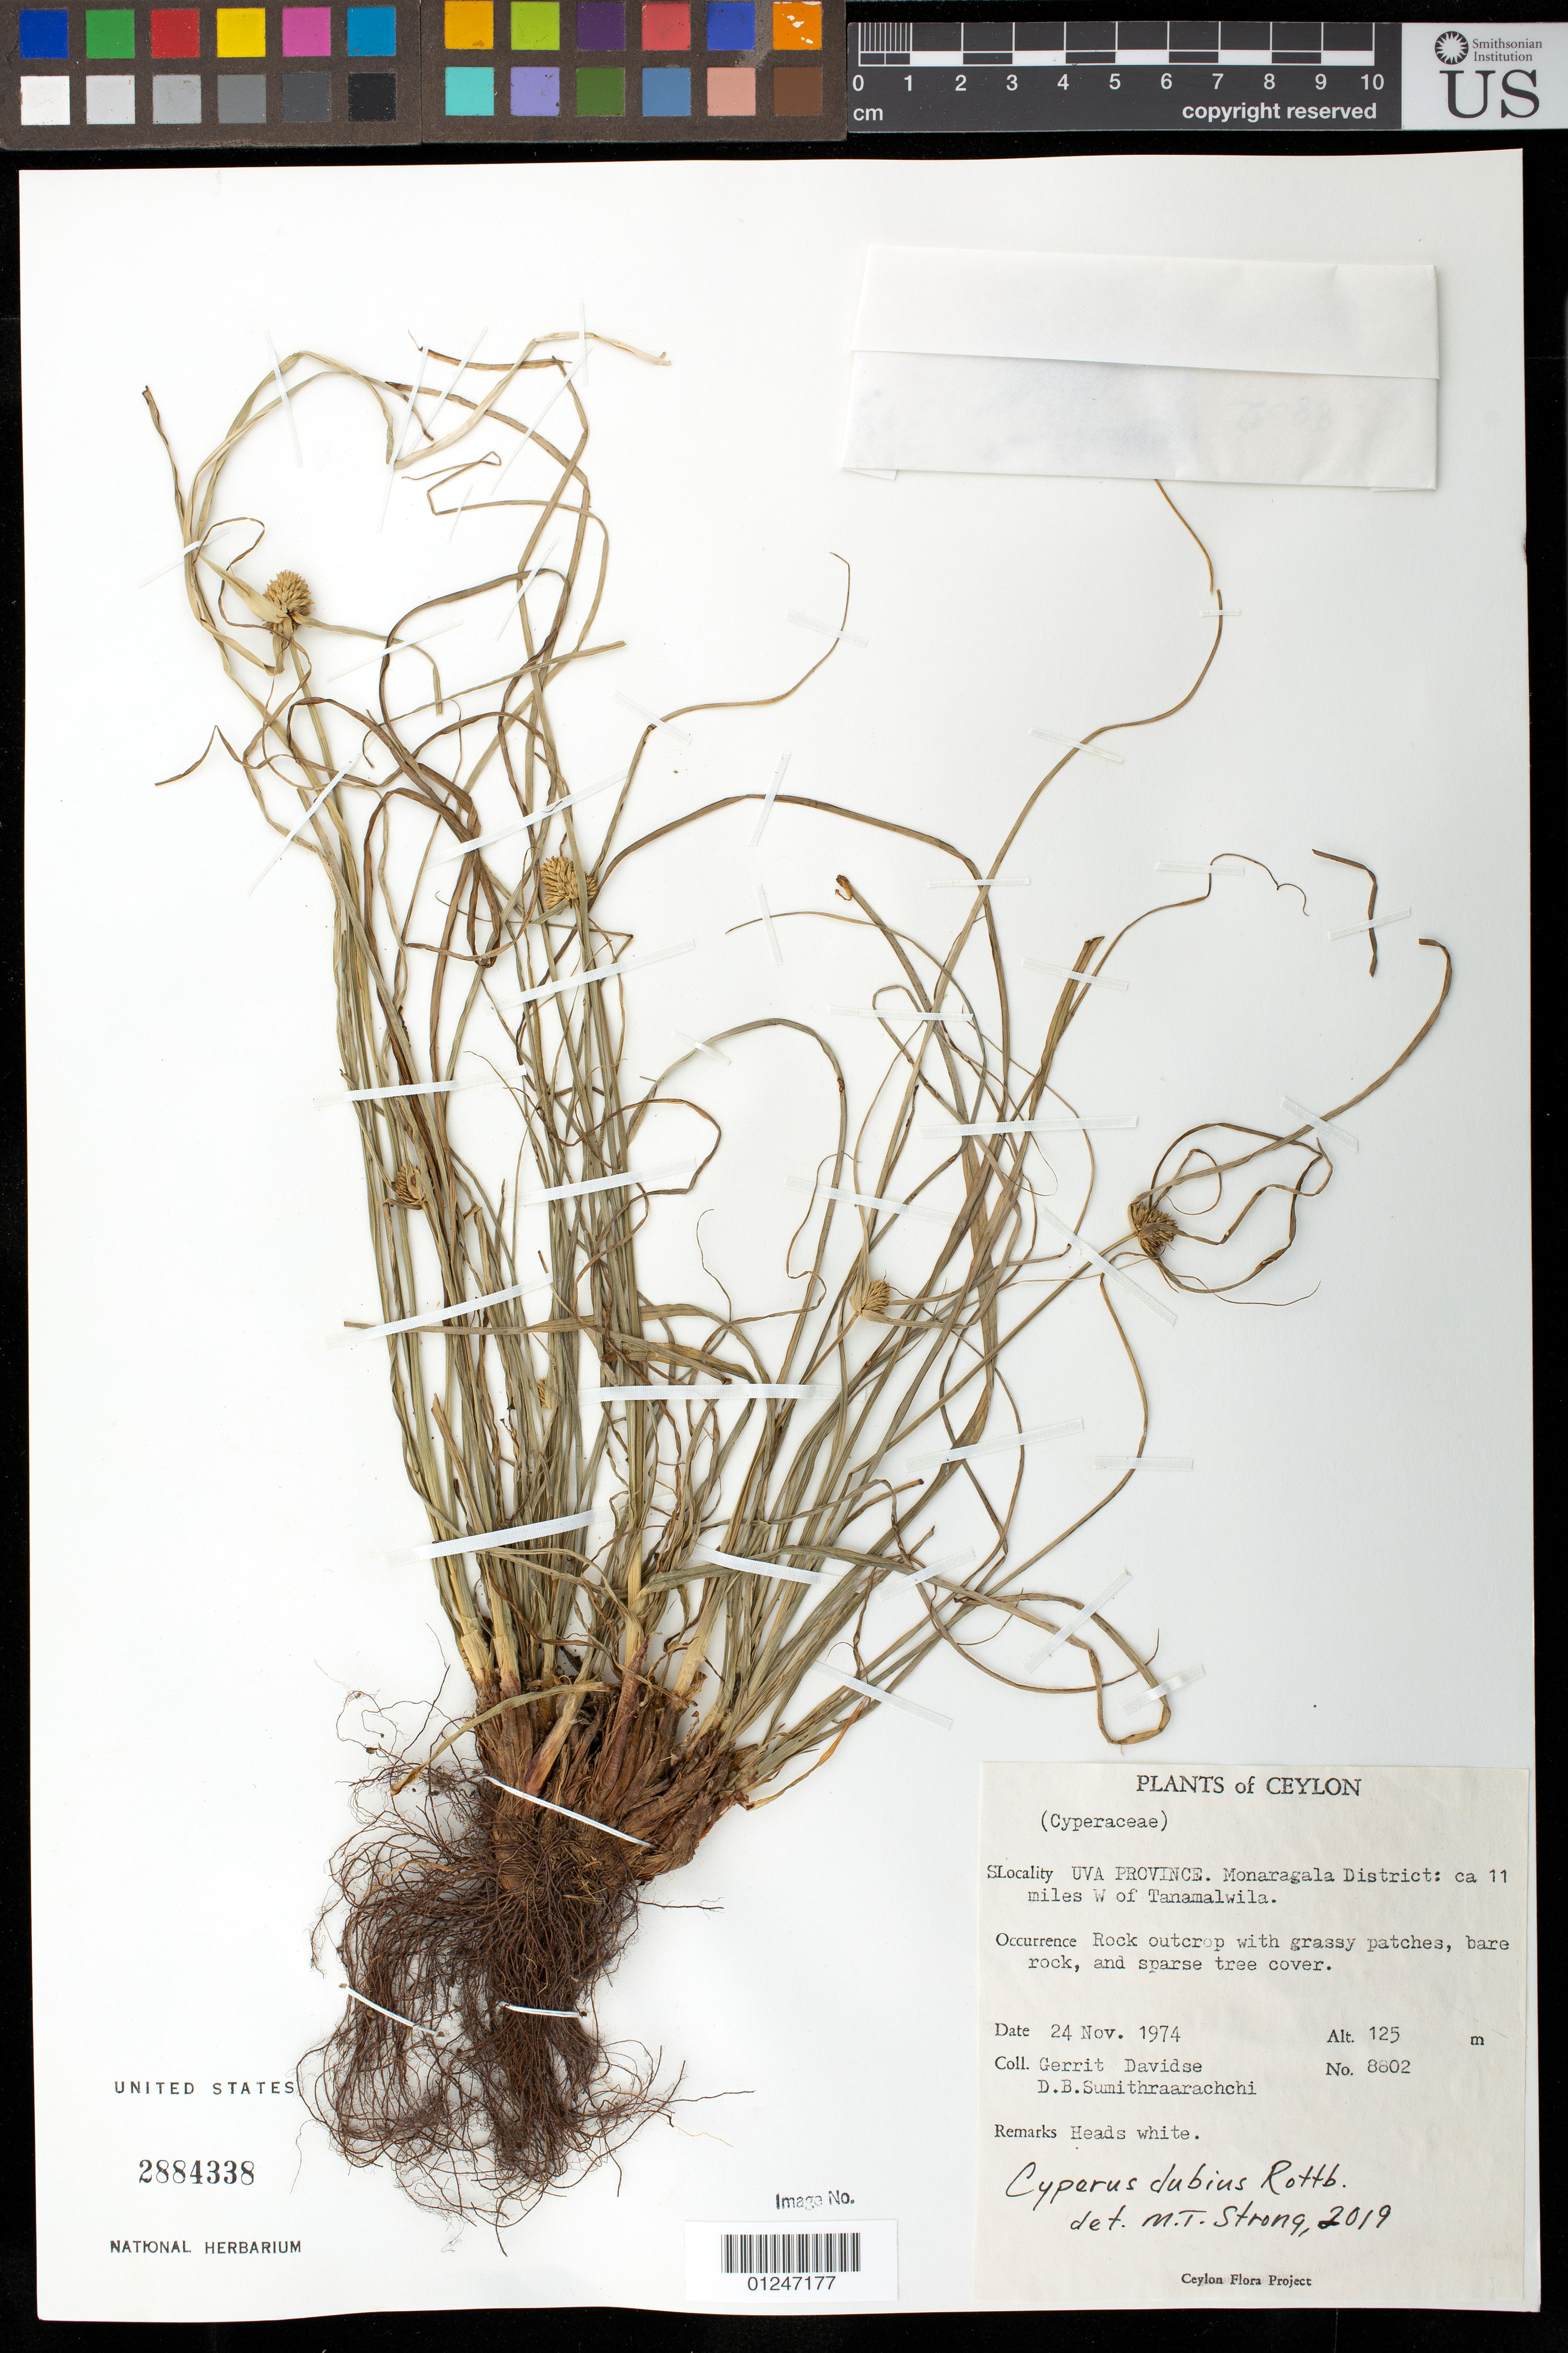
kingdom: Plantae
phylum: Tracheophyta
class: Liliopsida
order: Poales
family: Cyperaceae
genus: Cyperus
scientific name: Cyperus dubius Rottb. var. dubius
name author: Rottb.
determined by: Strong, Mark T., (BOT), Smithsonian Institution - National Museum of Natural History (UNITED STATES)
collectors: G. Davidse & D. B. Sumithraarachchi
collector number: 8802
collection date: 1974-11-24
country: Sri Lanka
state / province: Uva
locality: Monaragala District: ca. 11 miles W of Tanamawila.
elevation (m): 125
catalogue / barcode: US 2884338